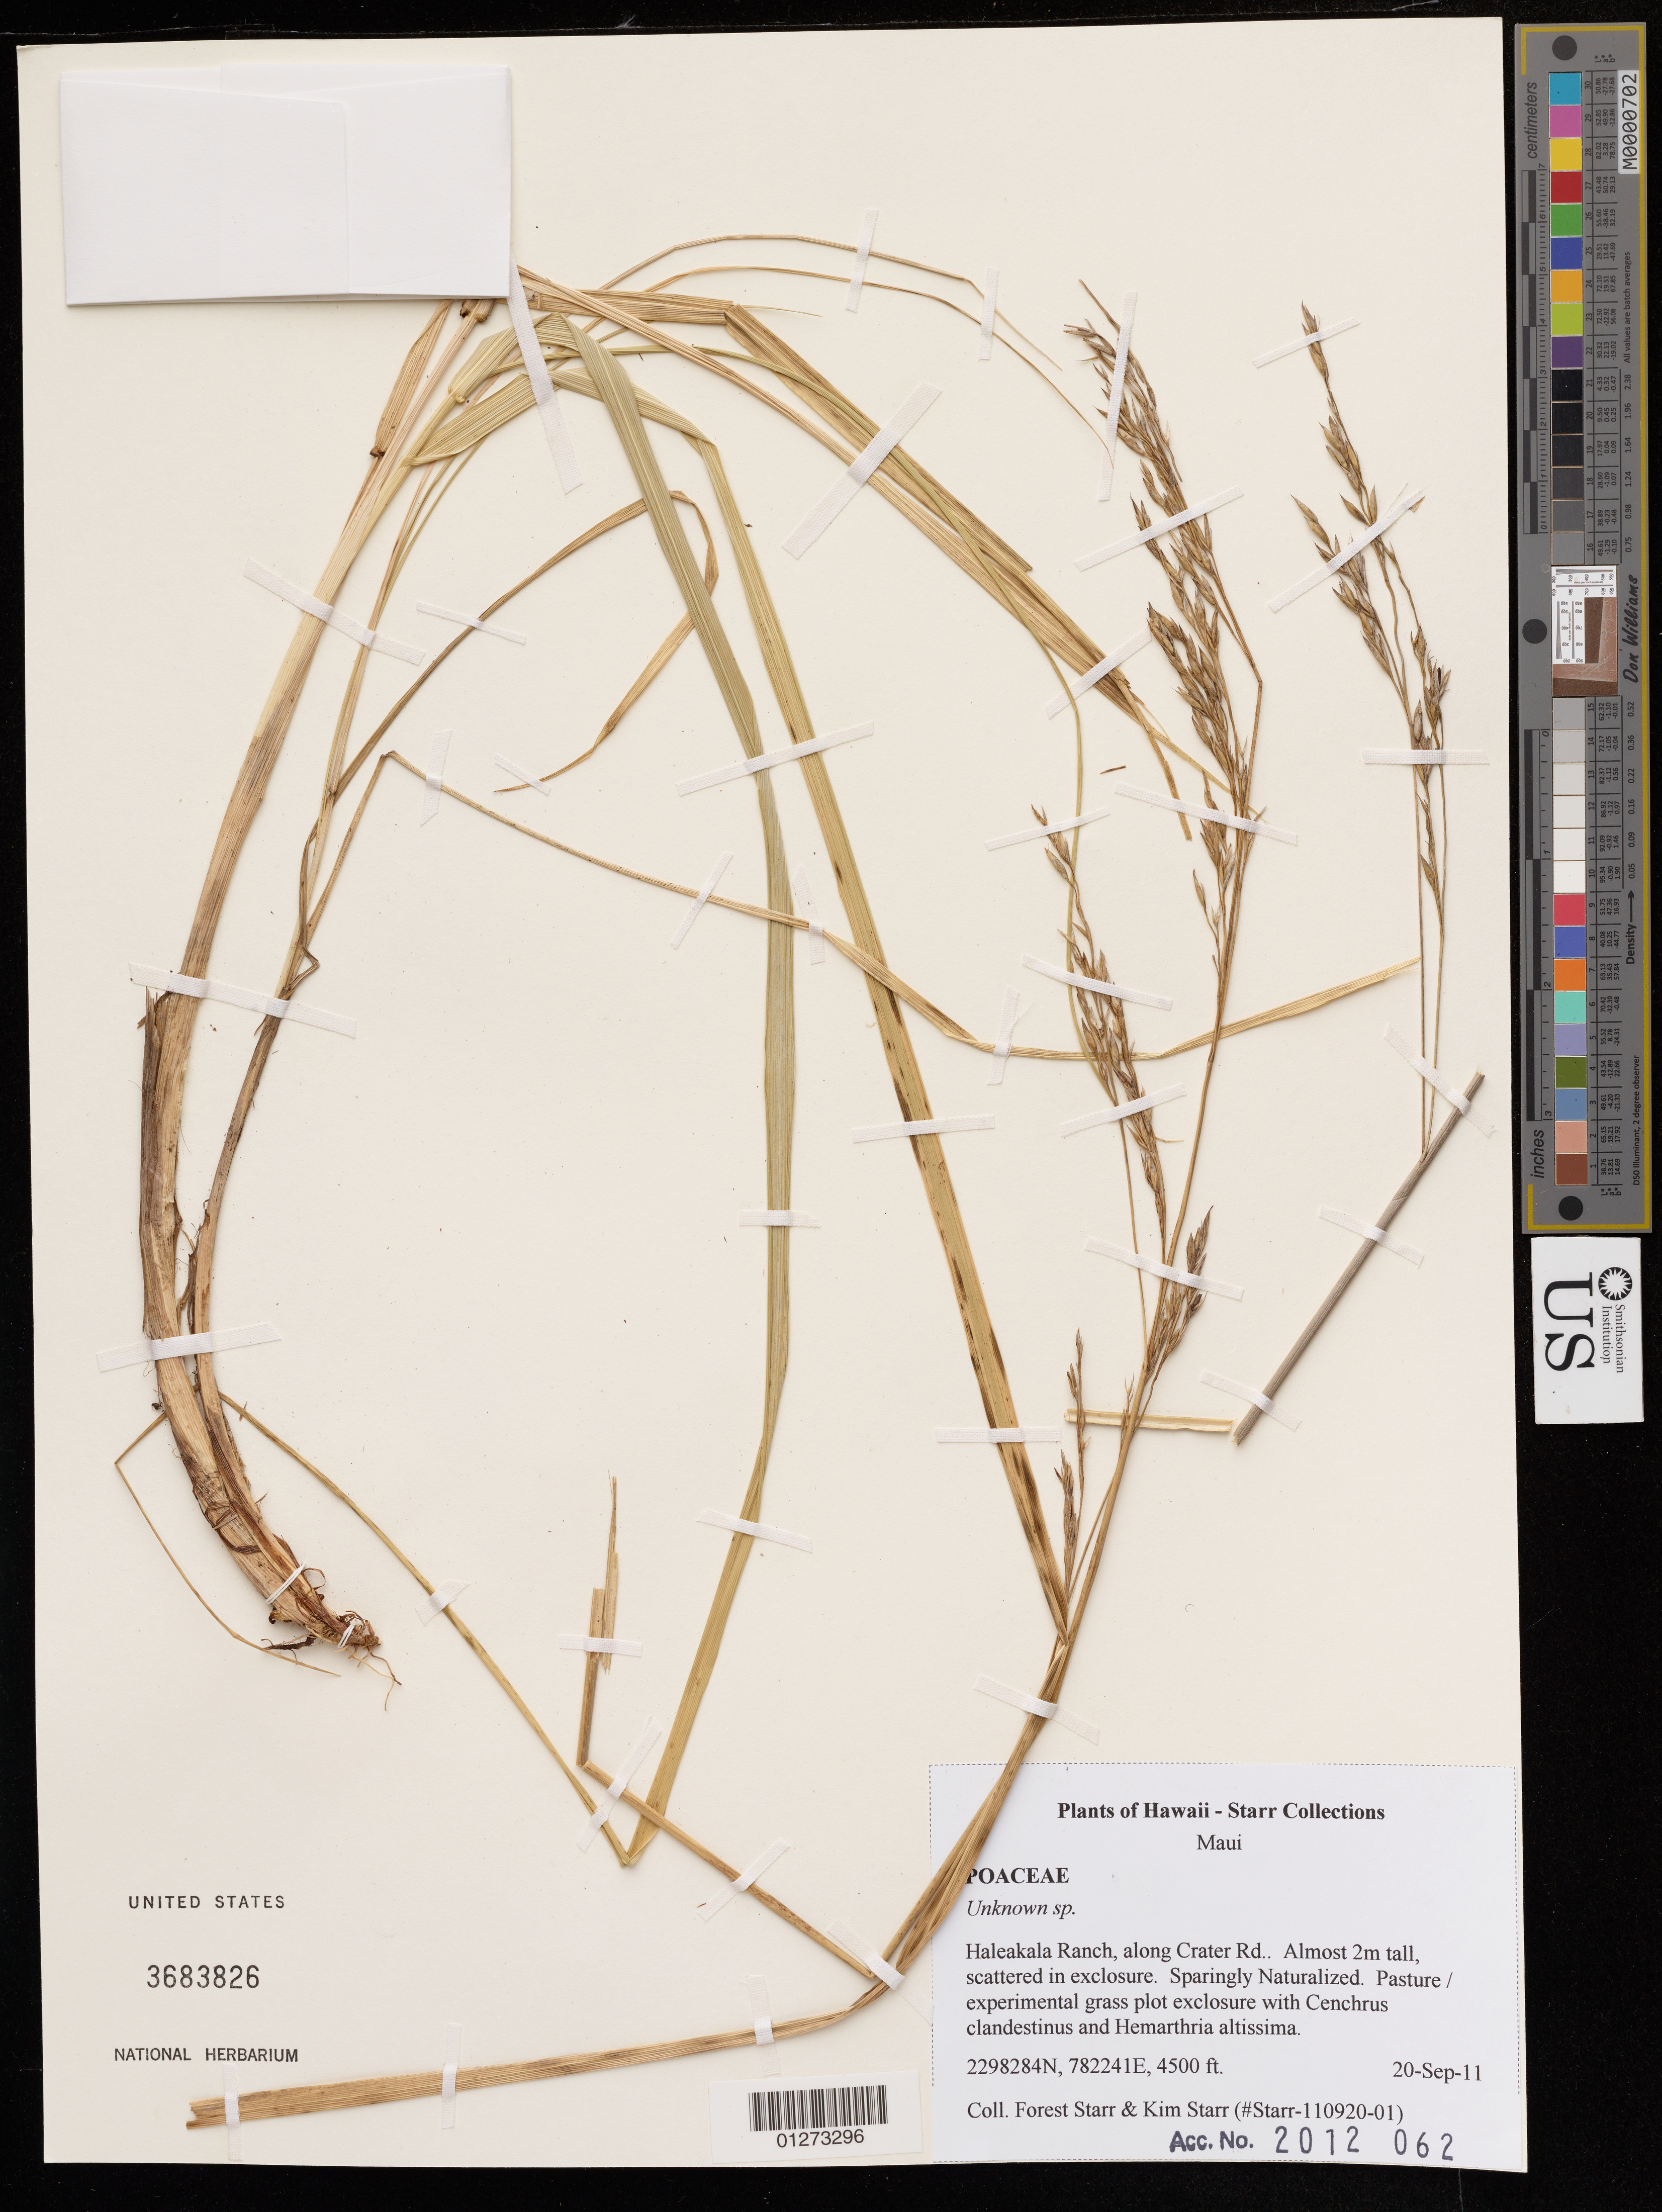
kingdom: Plantae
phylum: Tracheophyta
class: Liliopsida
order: Poales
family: Poaceae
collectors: F. Starr, K. Starr & K. Takeda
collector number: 110920-01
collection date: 2011-09-20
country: United States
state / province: Hawaii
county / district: Maui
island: Maui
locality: Haleakala Ranch, along Crater Rd.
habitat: Pasture, experimental grass plot exclosure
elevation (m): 1372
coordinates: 2298284 N, 782241 E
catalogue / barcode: US 3683826